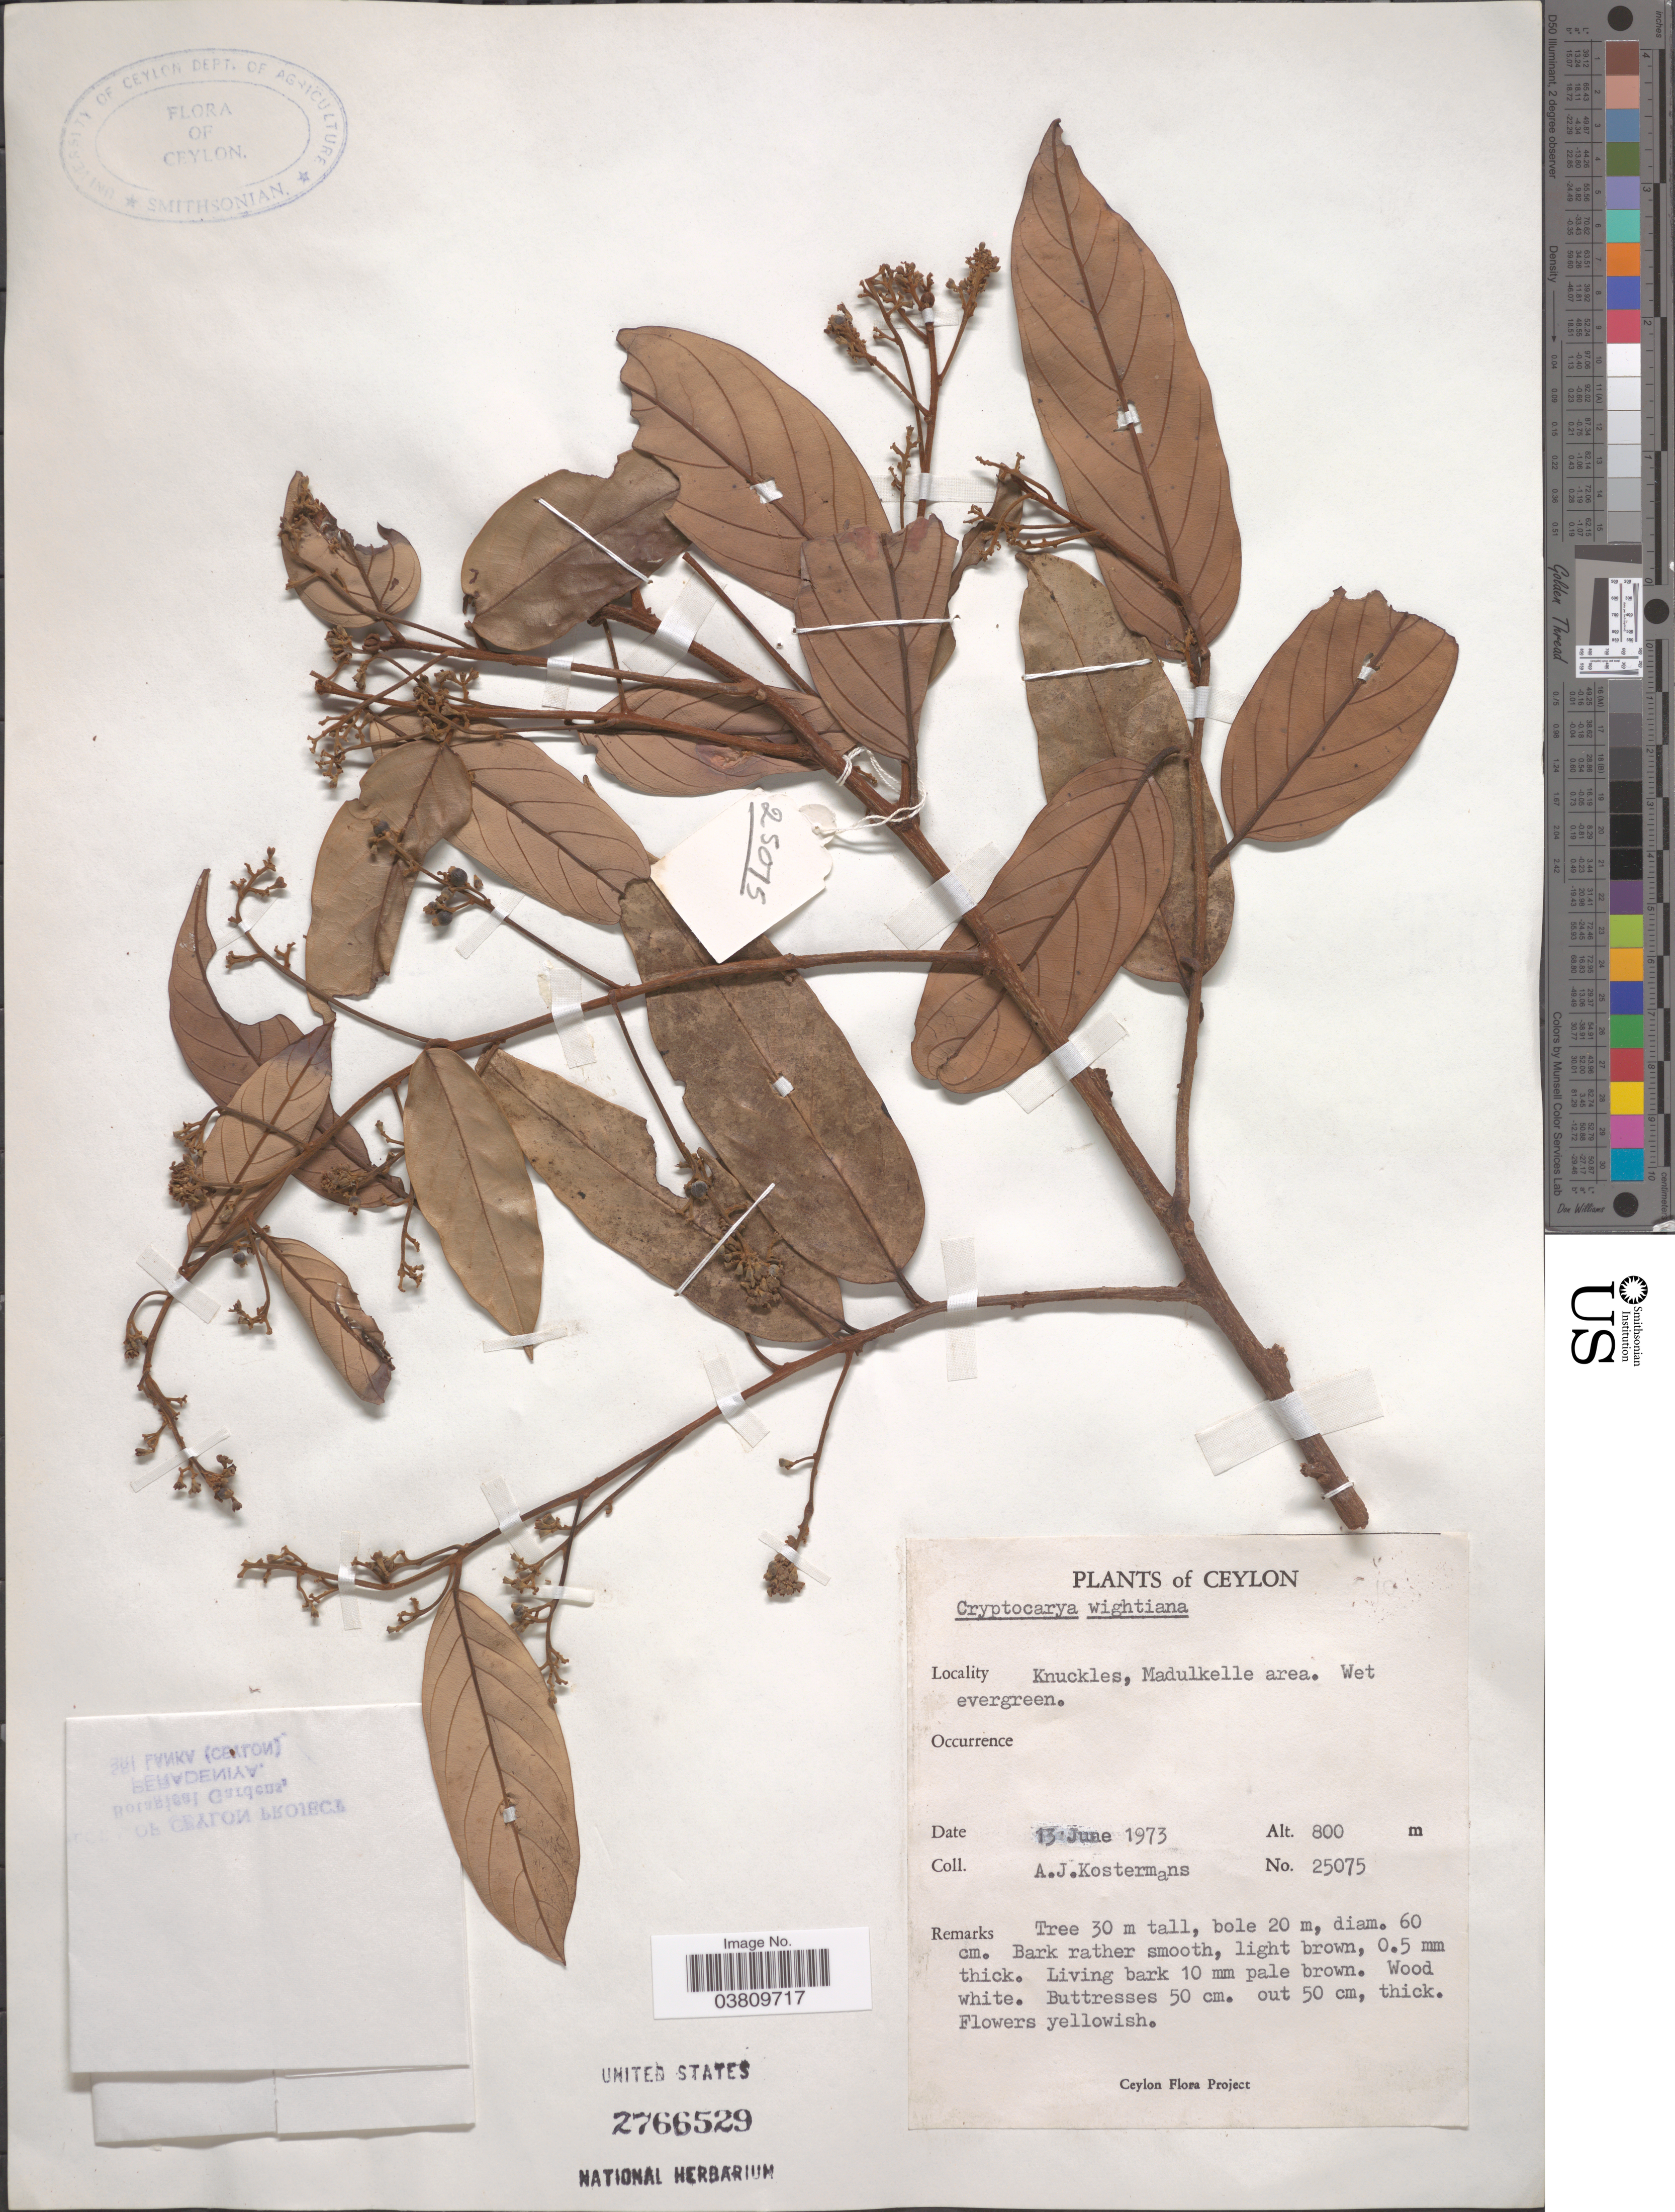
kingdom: Plantae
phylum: Tracheophyta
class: Magnoliopsida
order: Laurales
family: Lauraceae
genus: Cryptocarya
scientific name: Cryptocarya wightiana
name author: Thwaites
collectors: A. J. G. Kostermans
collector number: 25075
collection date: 1973-06-13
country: Sri Lanka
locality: Ceylon. Knuckles. Madulkelle area.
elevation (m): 800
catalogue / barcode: US 2766529